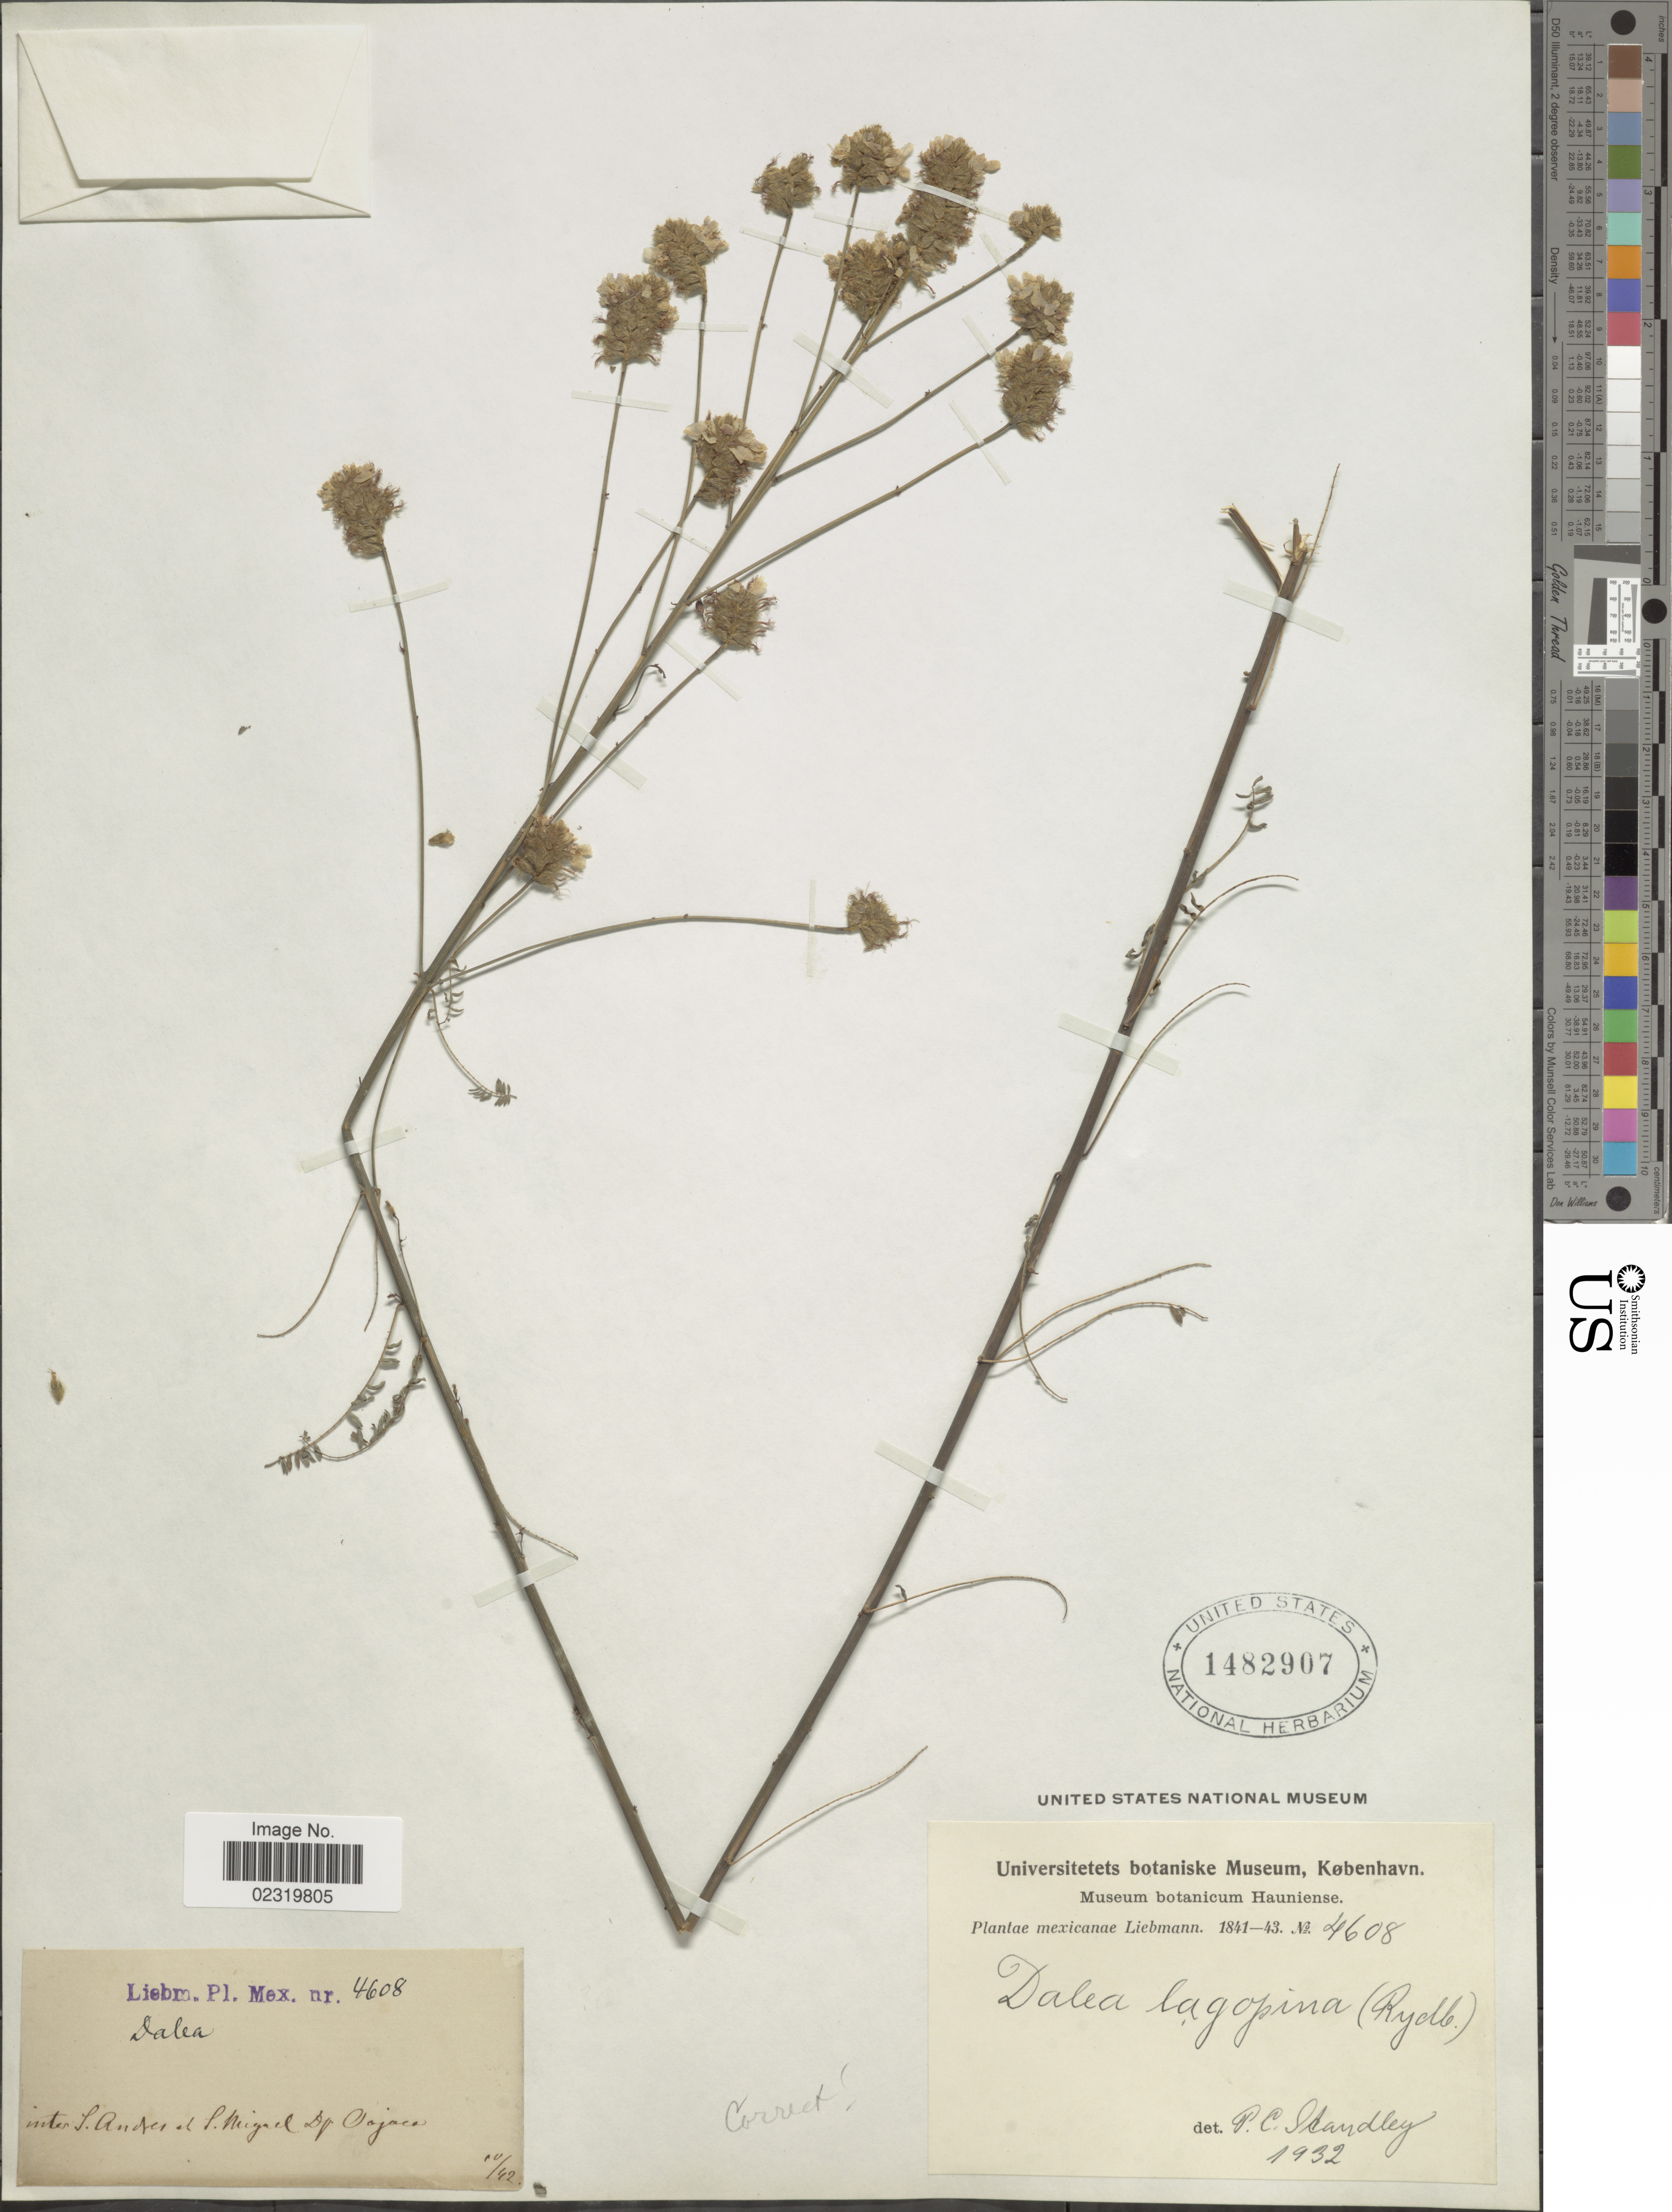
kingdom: Plantae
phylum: Tracheophyta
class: Magnoliopsida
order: Fabales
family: Fabaceae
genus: Dalea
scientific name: Dalea polystachya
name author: (Sessé & Moc.) Barneby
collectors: Liebmann, --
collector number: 4608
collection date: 1842-10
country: Mexico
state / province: Oaxaca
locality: Inter S. Auder [interpreted] et S. Miguel Dp Oajaca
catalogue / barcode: US 1482907